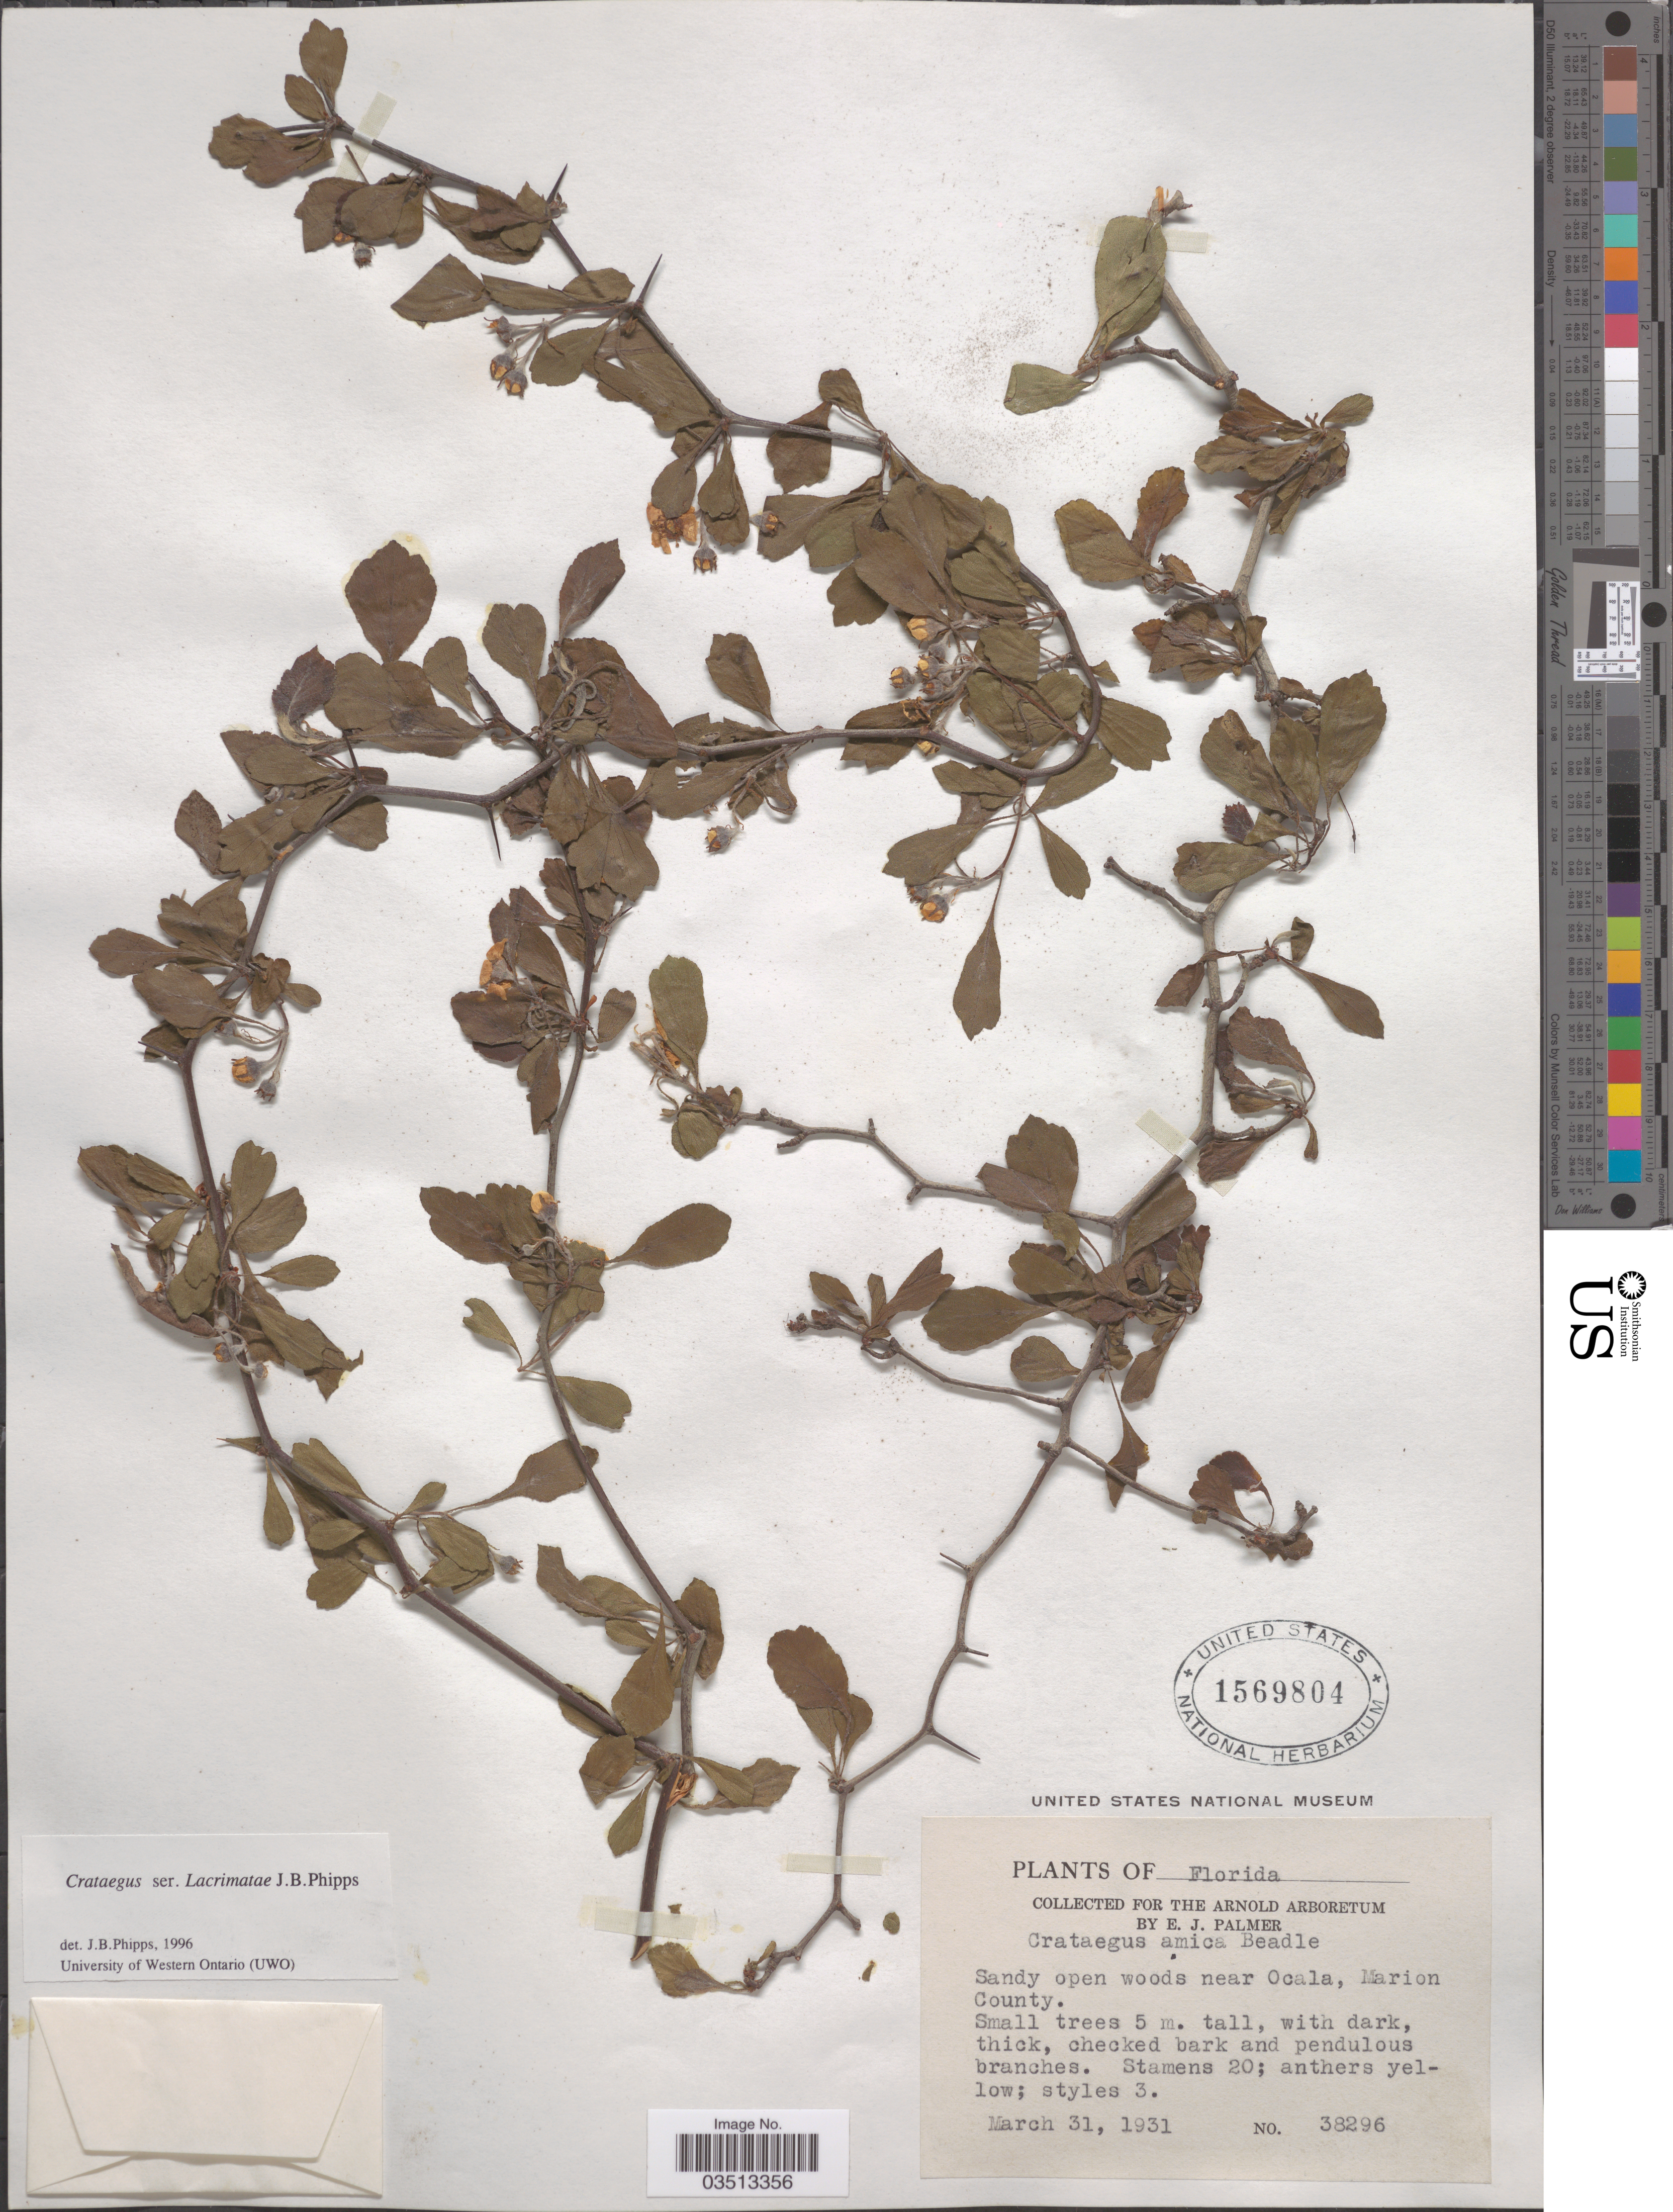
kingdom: Plantae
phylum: Tracheophyta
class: Magnoliopsida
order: Rosales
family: Rosaceae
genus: Crataegus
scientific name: Crataegus amica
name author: Beadle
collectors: E. J. Palmer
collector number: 38296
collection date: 1931-03-31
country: United States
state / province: Florida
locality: Near Ocala, Marion County.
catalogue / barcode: US 1569804